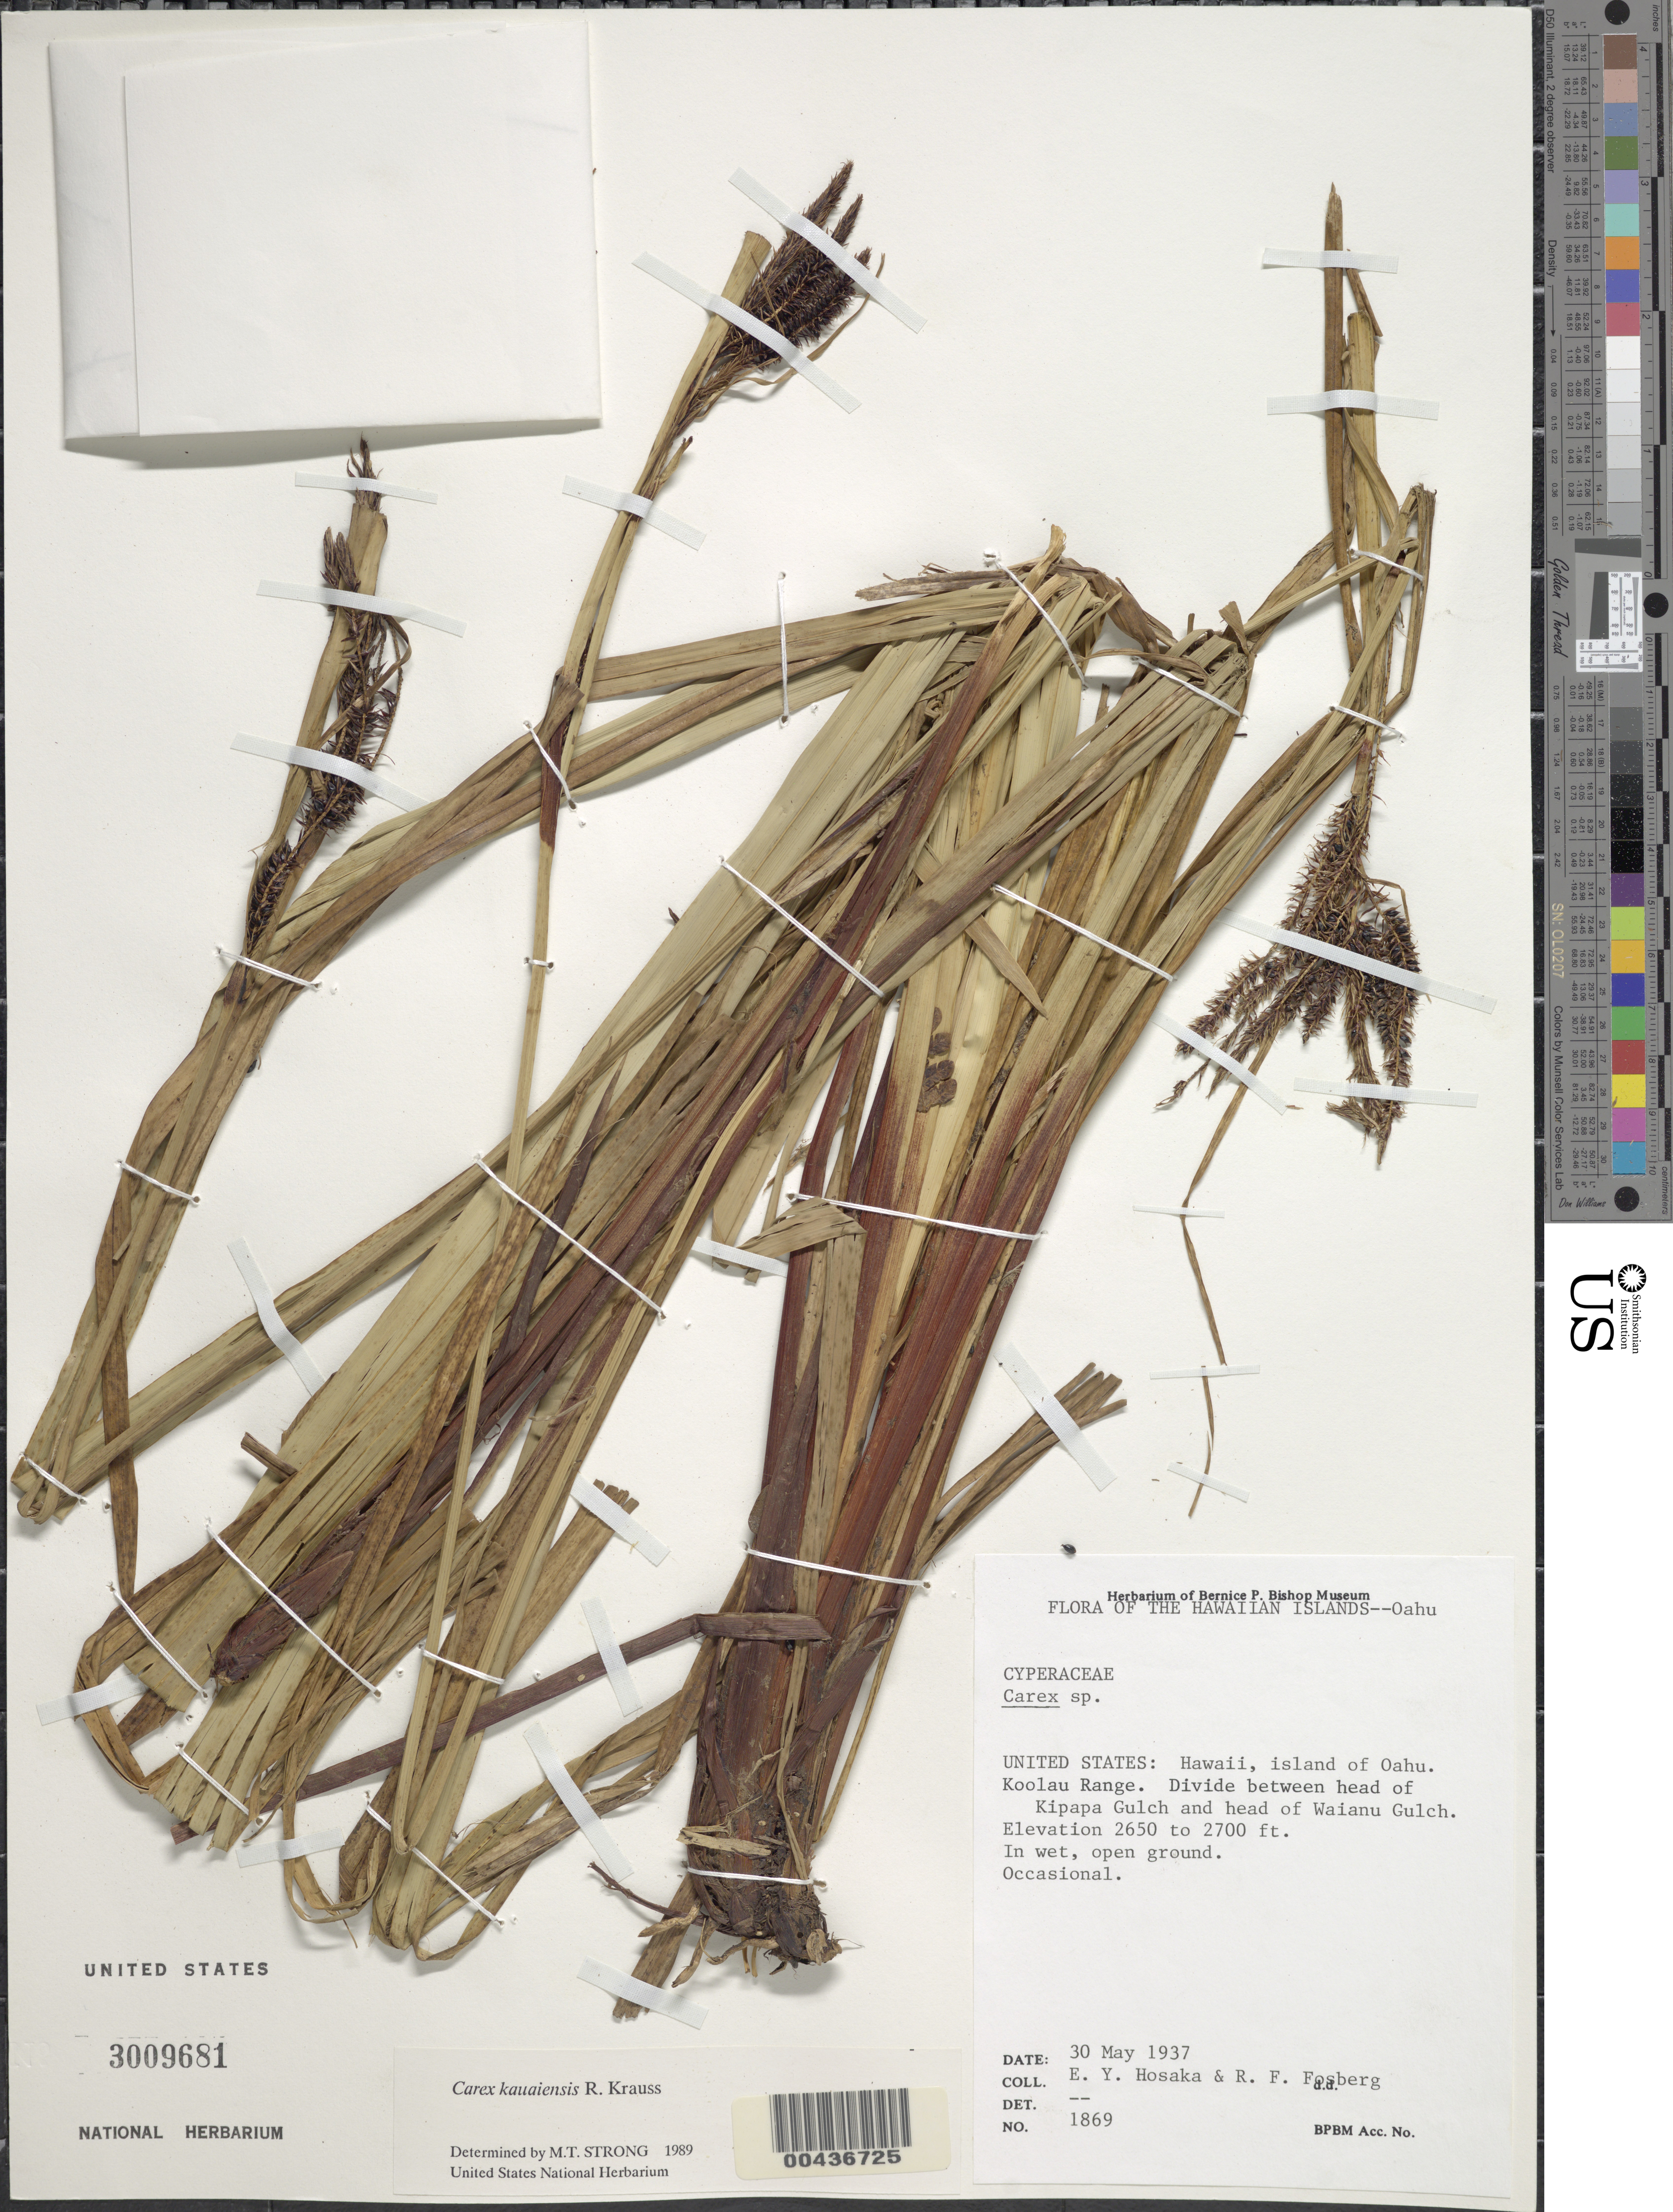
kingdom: Plantae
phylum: Tracheophyta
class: Liliopsida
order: Poales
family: Cyperaceae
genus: Carex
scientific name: Carex kauaiensis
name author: R.W. Krauss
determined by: Strong, M. T., (US), Smithsonian Institution - National Museum of Natural History (UNITED STATES)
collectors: E. Y. Hosaka & F. R. Fosberg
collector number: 1869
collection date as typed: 30 May 1937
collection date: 1937-05-30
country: United States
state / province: Hawaii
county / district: Honolulu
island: Oahu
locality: Koolau Range, divide between head of Kipapa Gulch and head of Waianu Gulch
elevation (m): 808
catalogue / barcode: US 3009681